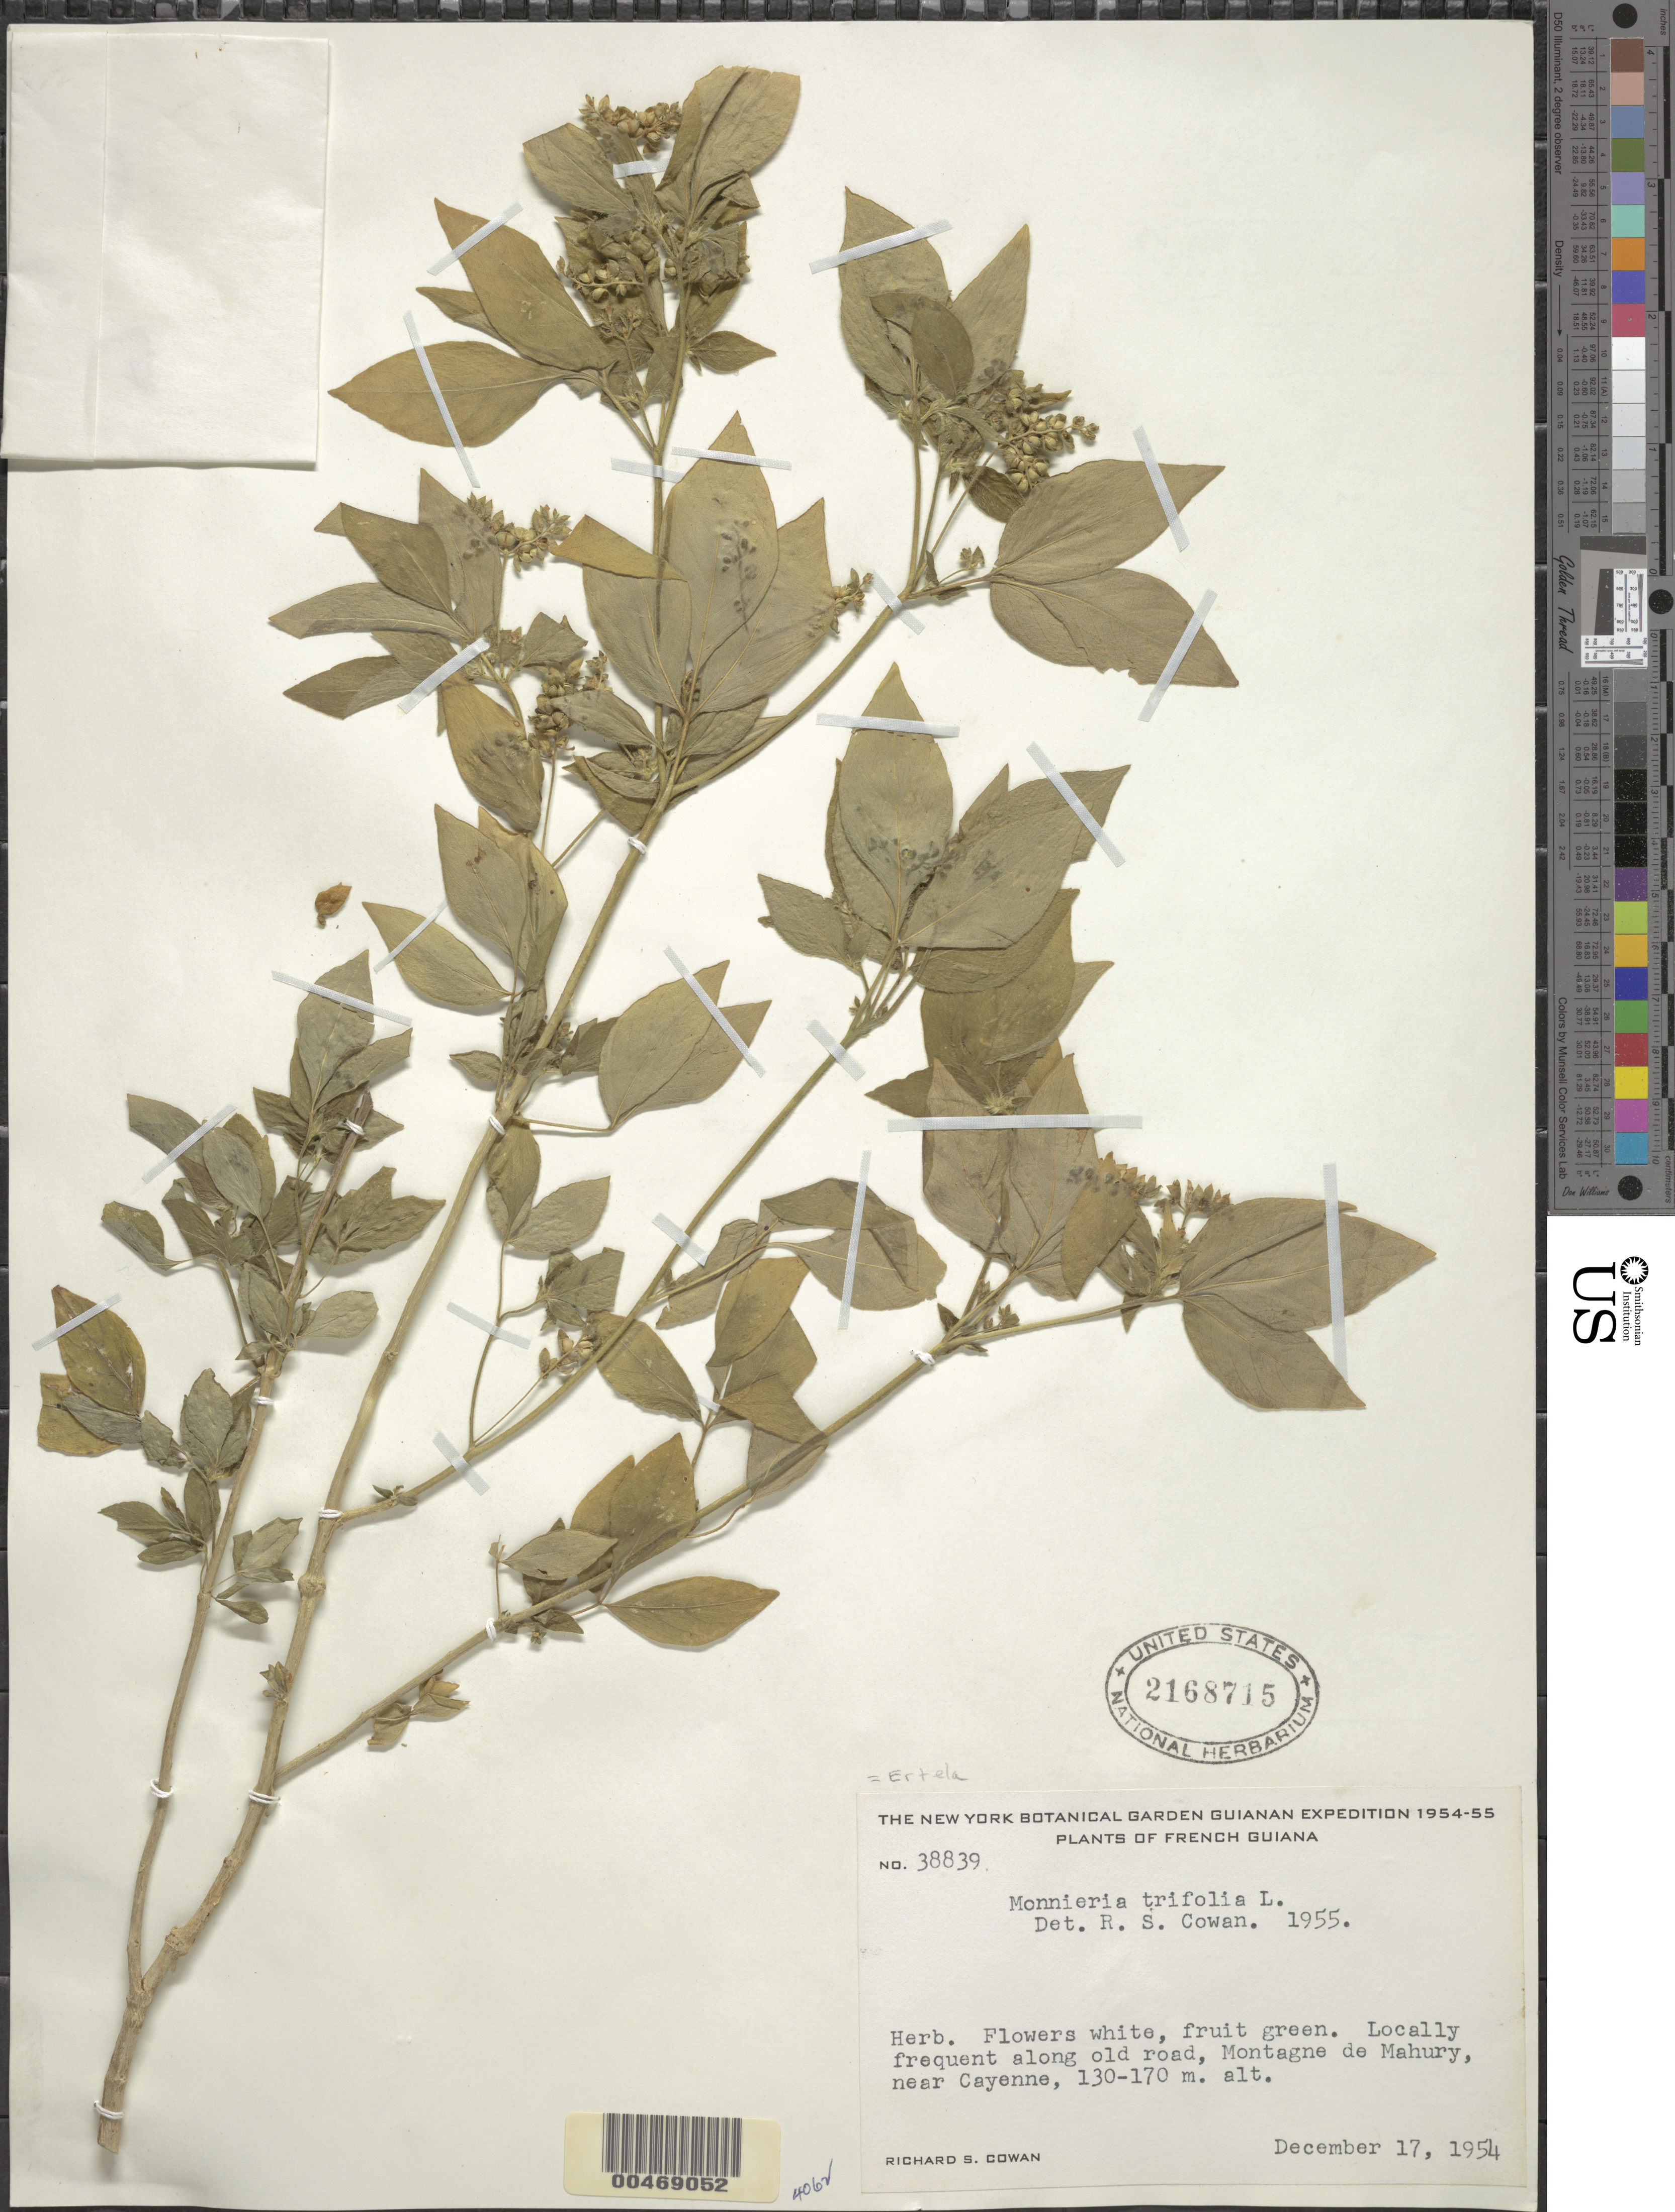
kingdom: Plantae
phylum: Tracheophyta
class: Magnoliopsida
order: Sapindales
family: Rutaceae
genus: Ertela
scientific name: Ertela trifolia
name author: (L.) Kuntze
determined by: Strong, Mark T., (BOT), Smithsonian Institution - National Museum of Natural History (UNITED STATES)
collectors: R. S. Cowan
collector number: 38839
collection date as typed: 17-Dec-54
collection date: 1954-12-17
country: French Guiana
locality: Montagne de Mahury, near Cayenne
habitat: Along old road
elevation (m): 130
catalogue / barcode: US 2168715